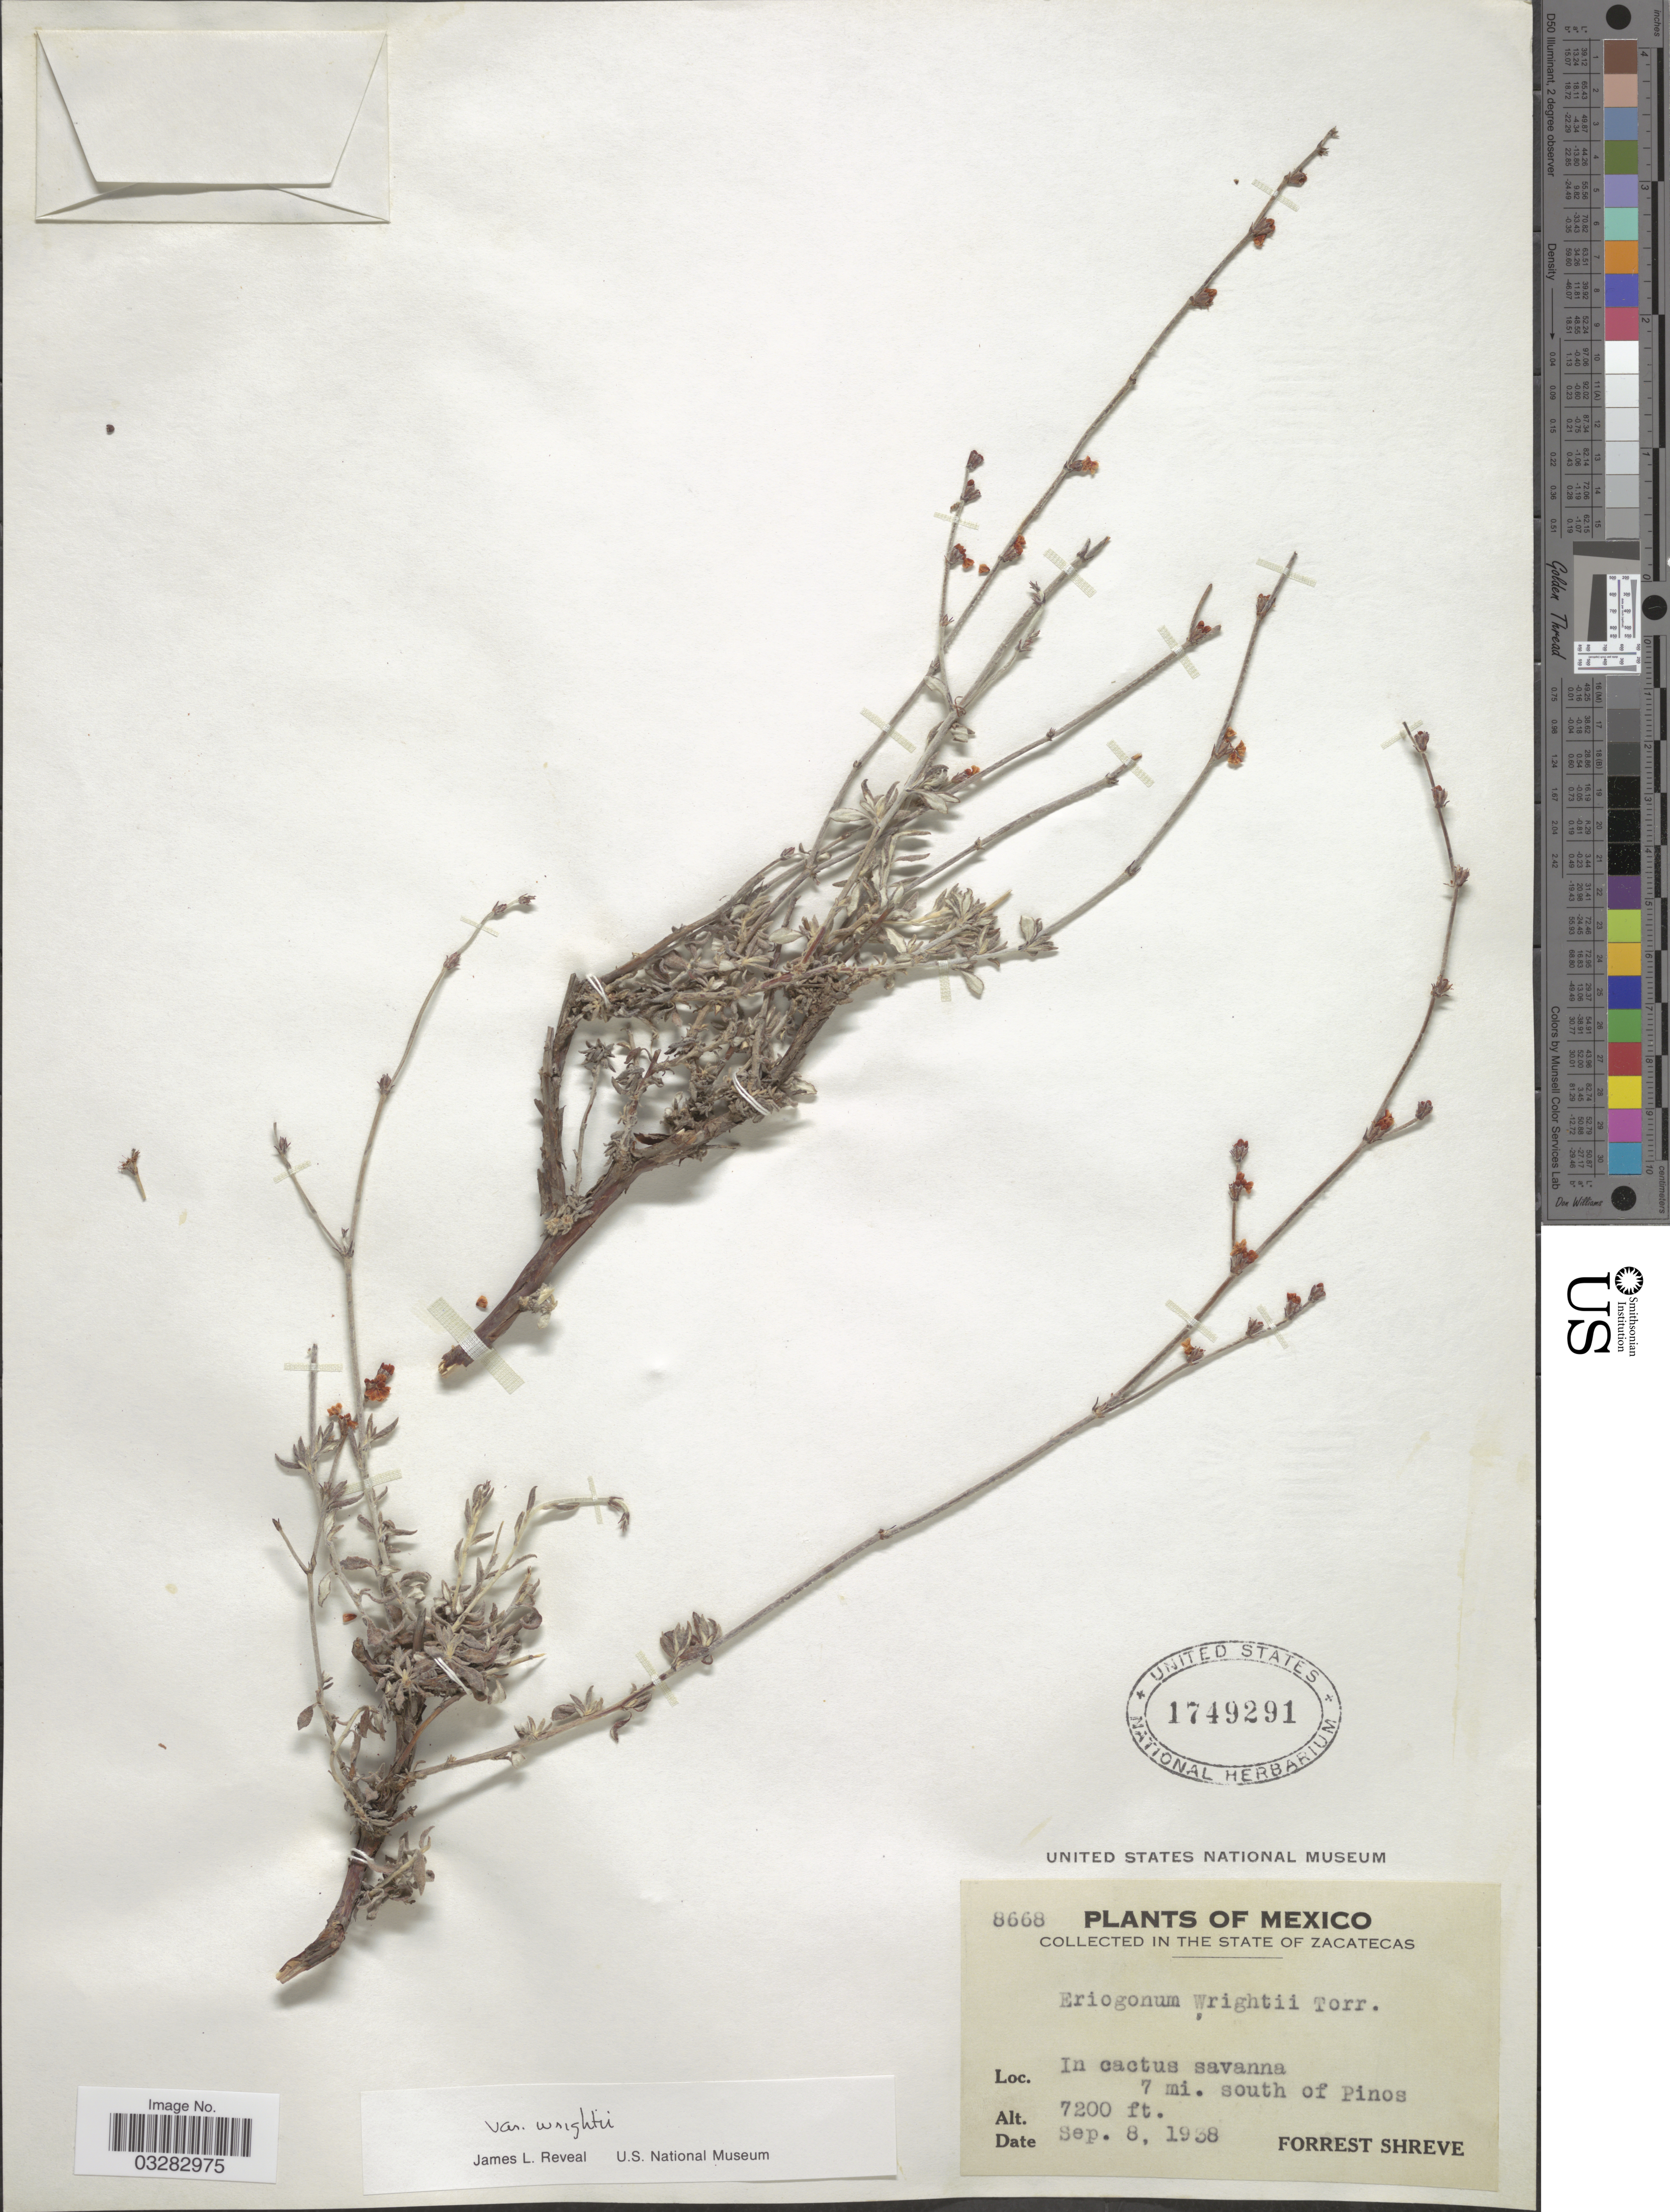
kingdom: Plantae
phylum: Tracheophyta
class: Magnoliopsida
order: Caryophyllales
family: Polygonaceae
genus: Eriogonum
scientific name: Eriogonum wrightii var. wrightii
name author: Torr. ex Benth.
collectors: F. Shreve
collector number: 8668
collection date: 1938-09-08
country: Mexico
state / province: Zacatecas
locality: In cactus savanna 7 mi. south of Pinos.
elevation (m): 2195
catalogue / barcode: US 1749291